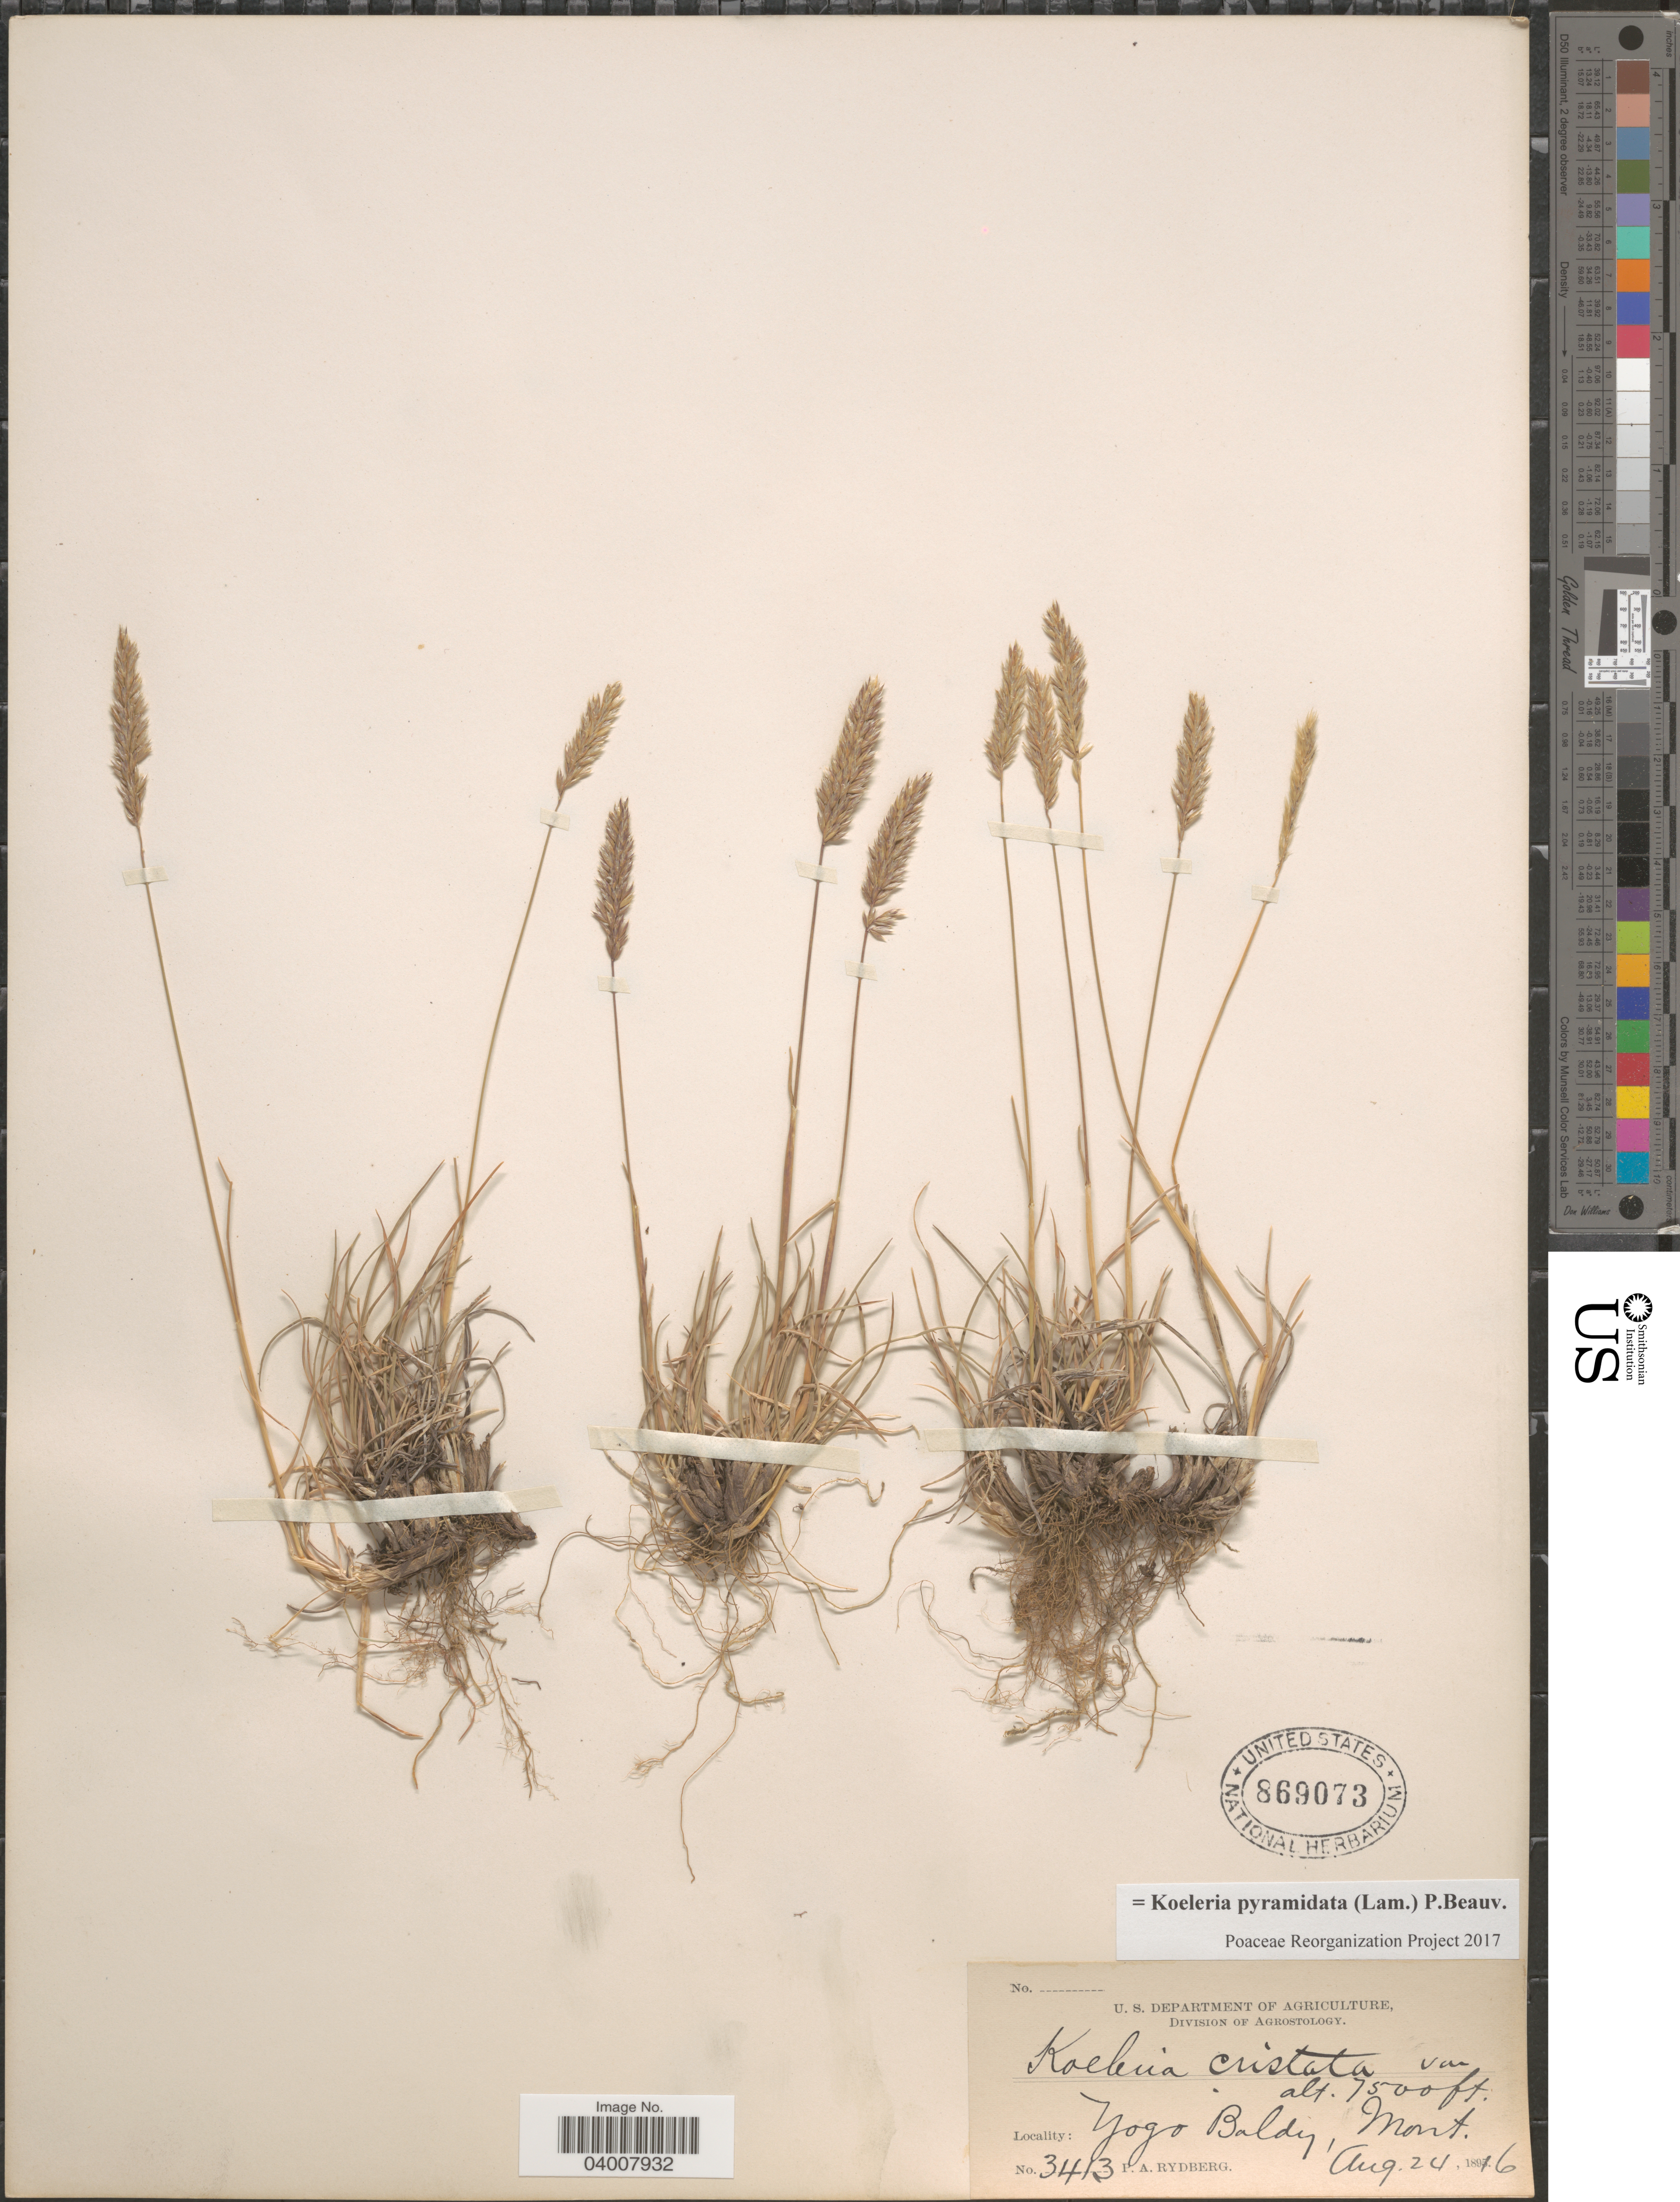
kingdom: Plantae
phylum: Tracheophyta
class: Liliopsida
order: Poales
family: Poaceae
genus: Koeleria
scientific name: Koeleria pyramidata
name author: (Lam.) P. Beauv.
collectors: P. A. Rydberg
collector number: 3413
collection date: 1896-08-24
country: United States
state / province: Montana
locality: Yogo Baldy.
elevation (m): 2286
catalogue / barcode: US 869073